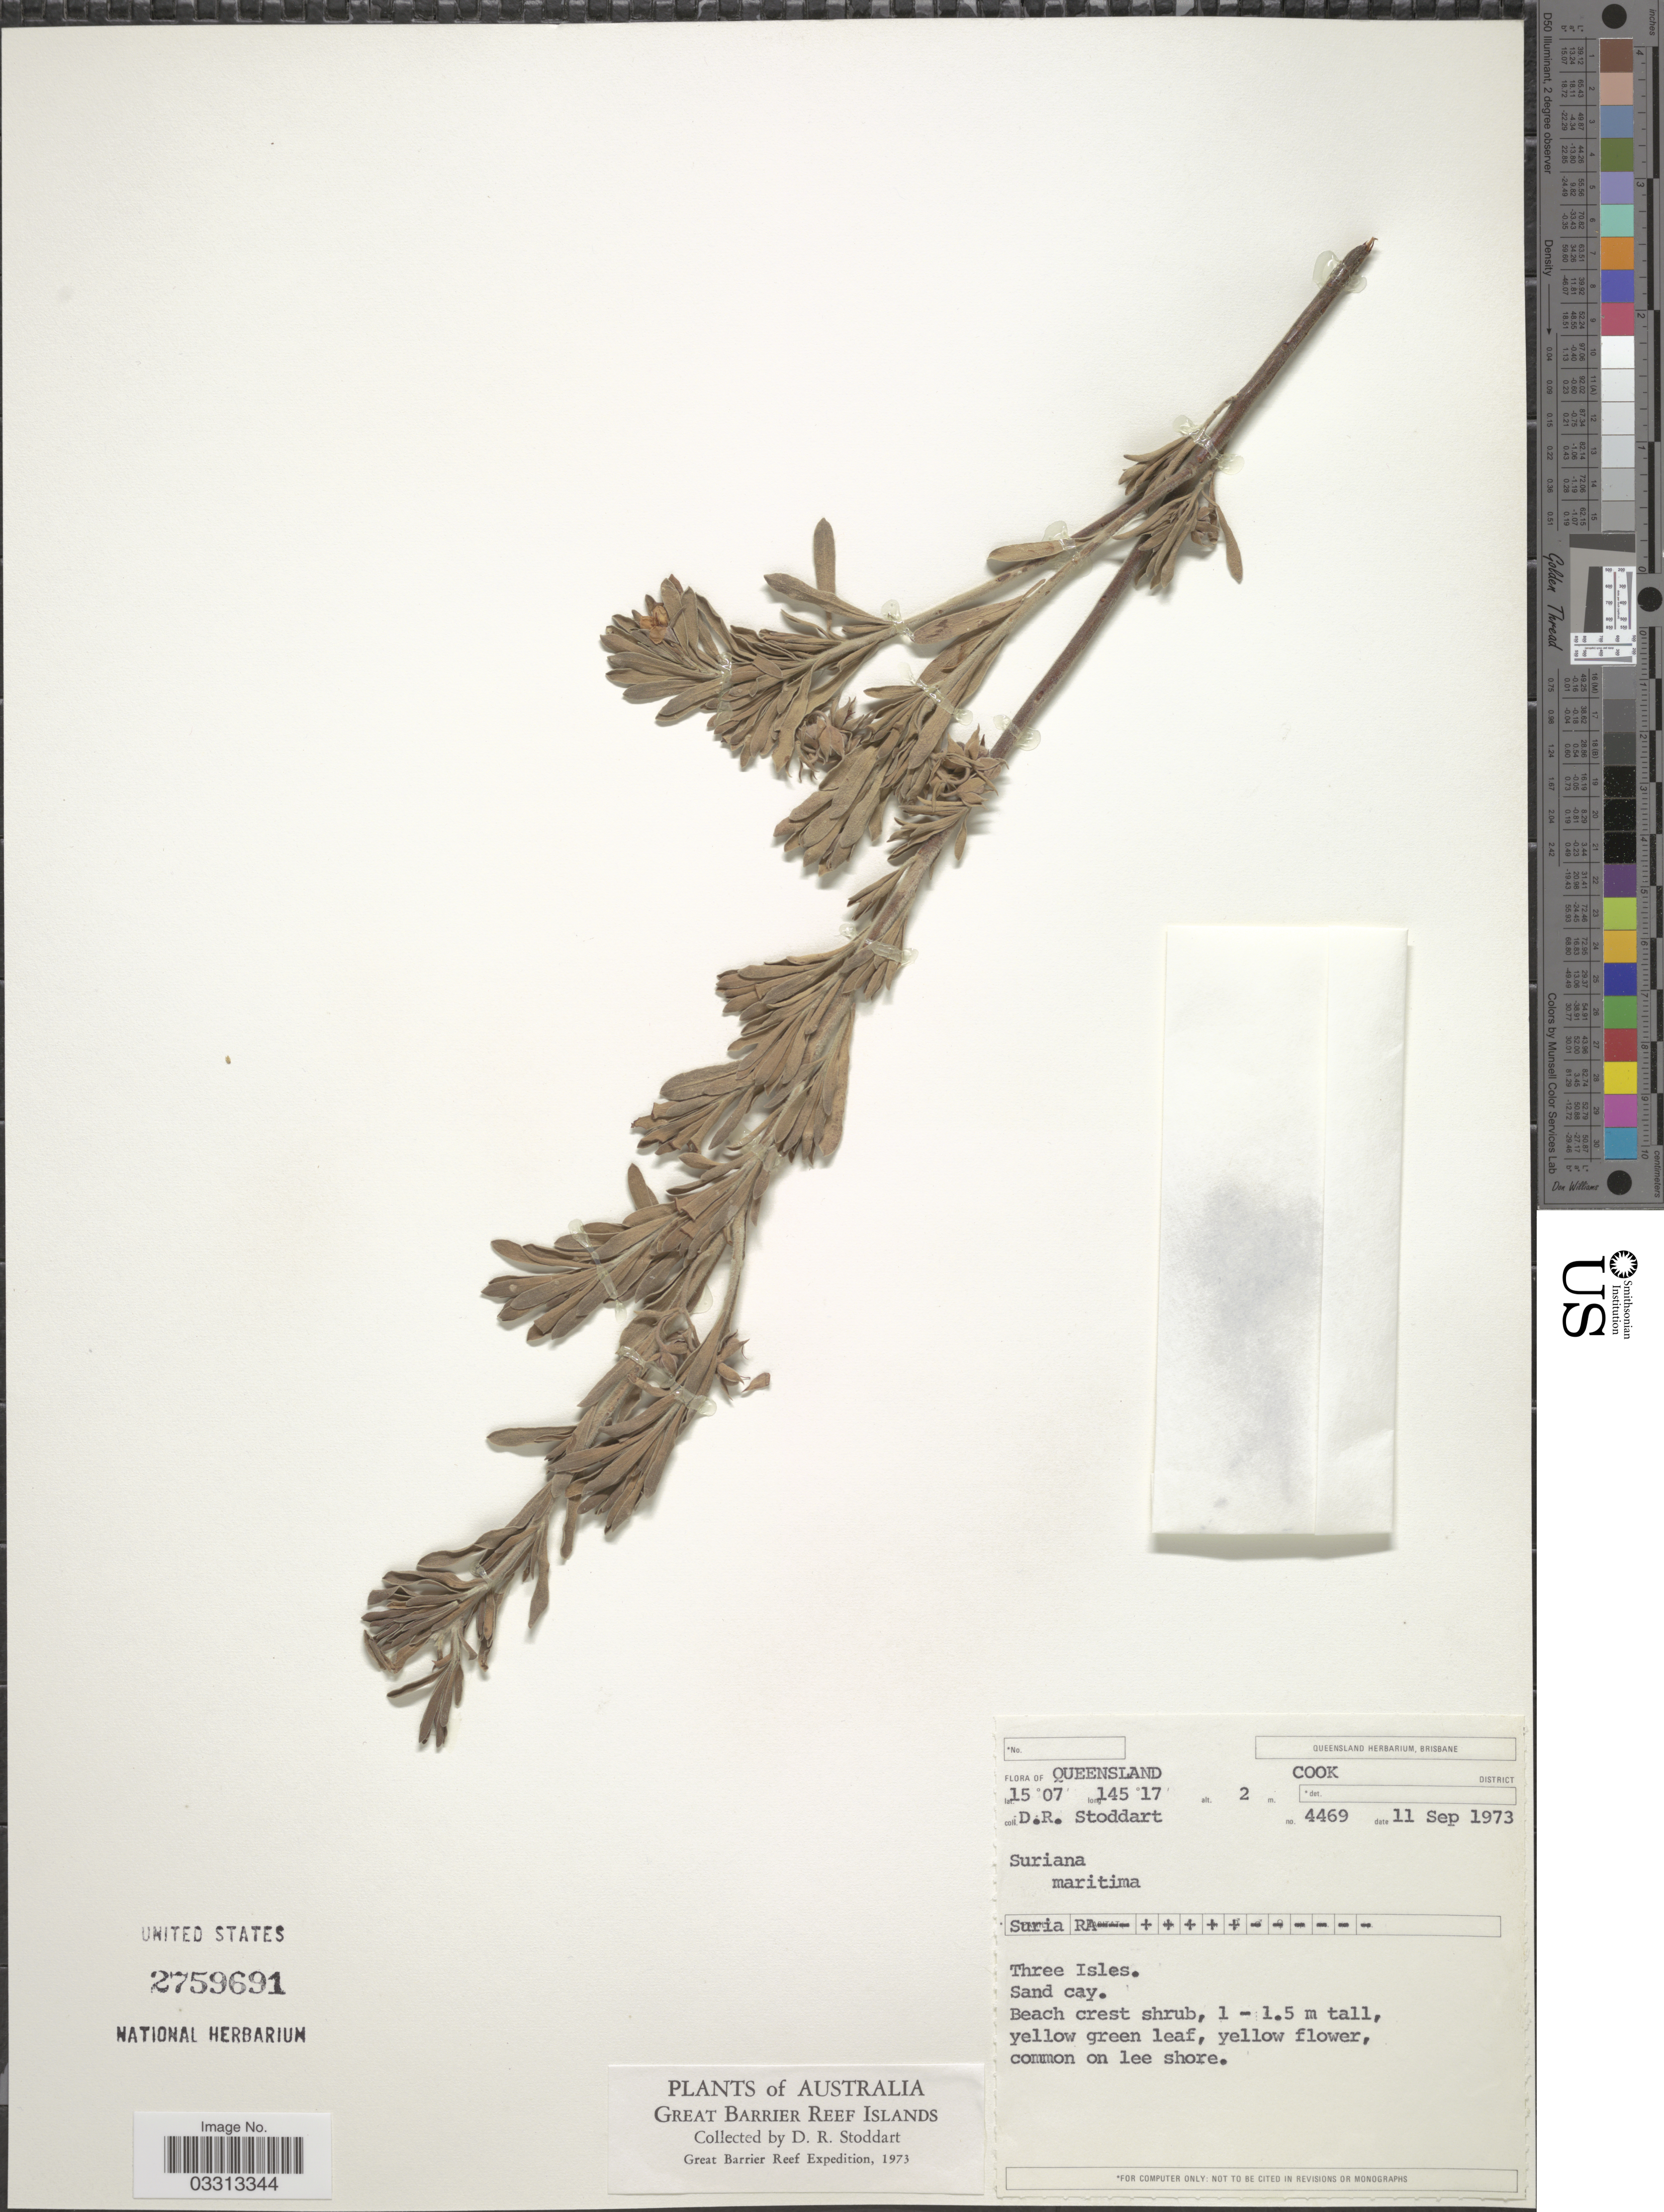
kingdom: Plantae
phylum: Tracheophyta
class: Magnoliopsida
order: Fabales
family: Surianaceae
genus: Suriana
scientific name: Suriana maritima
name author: L.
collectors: D. R. Stoddart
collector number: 4469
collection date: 1973-09-11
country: Australia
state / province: Queensland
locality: Cook District. Three Isles. Great Barrier Reef Islands. Great Barrier Reef.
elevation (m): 2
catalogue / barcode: US 2759691